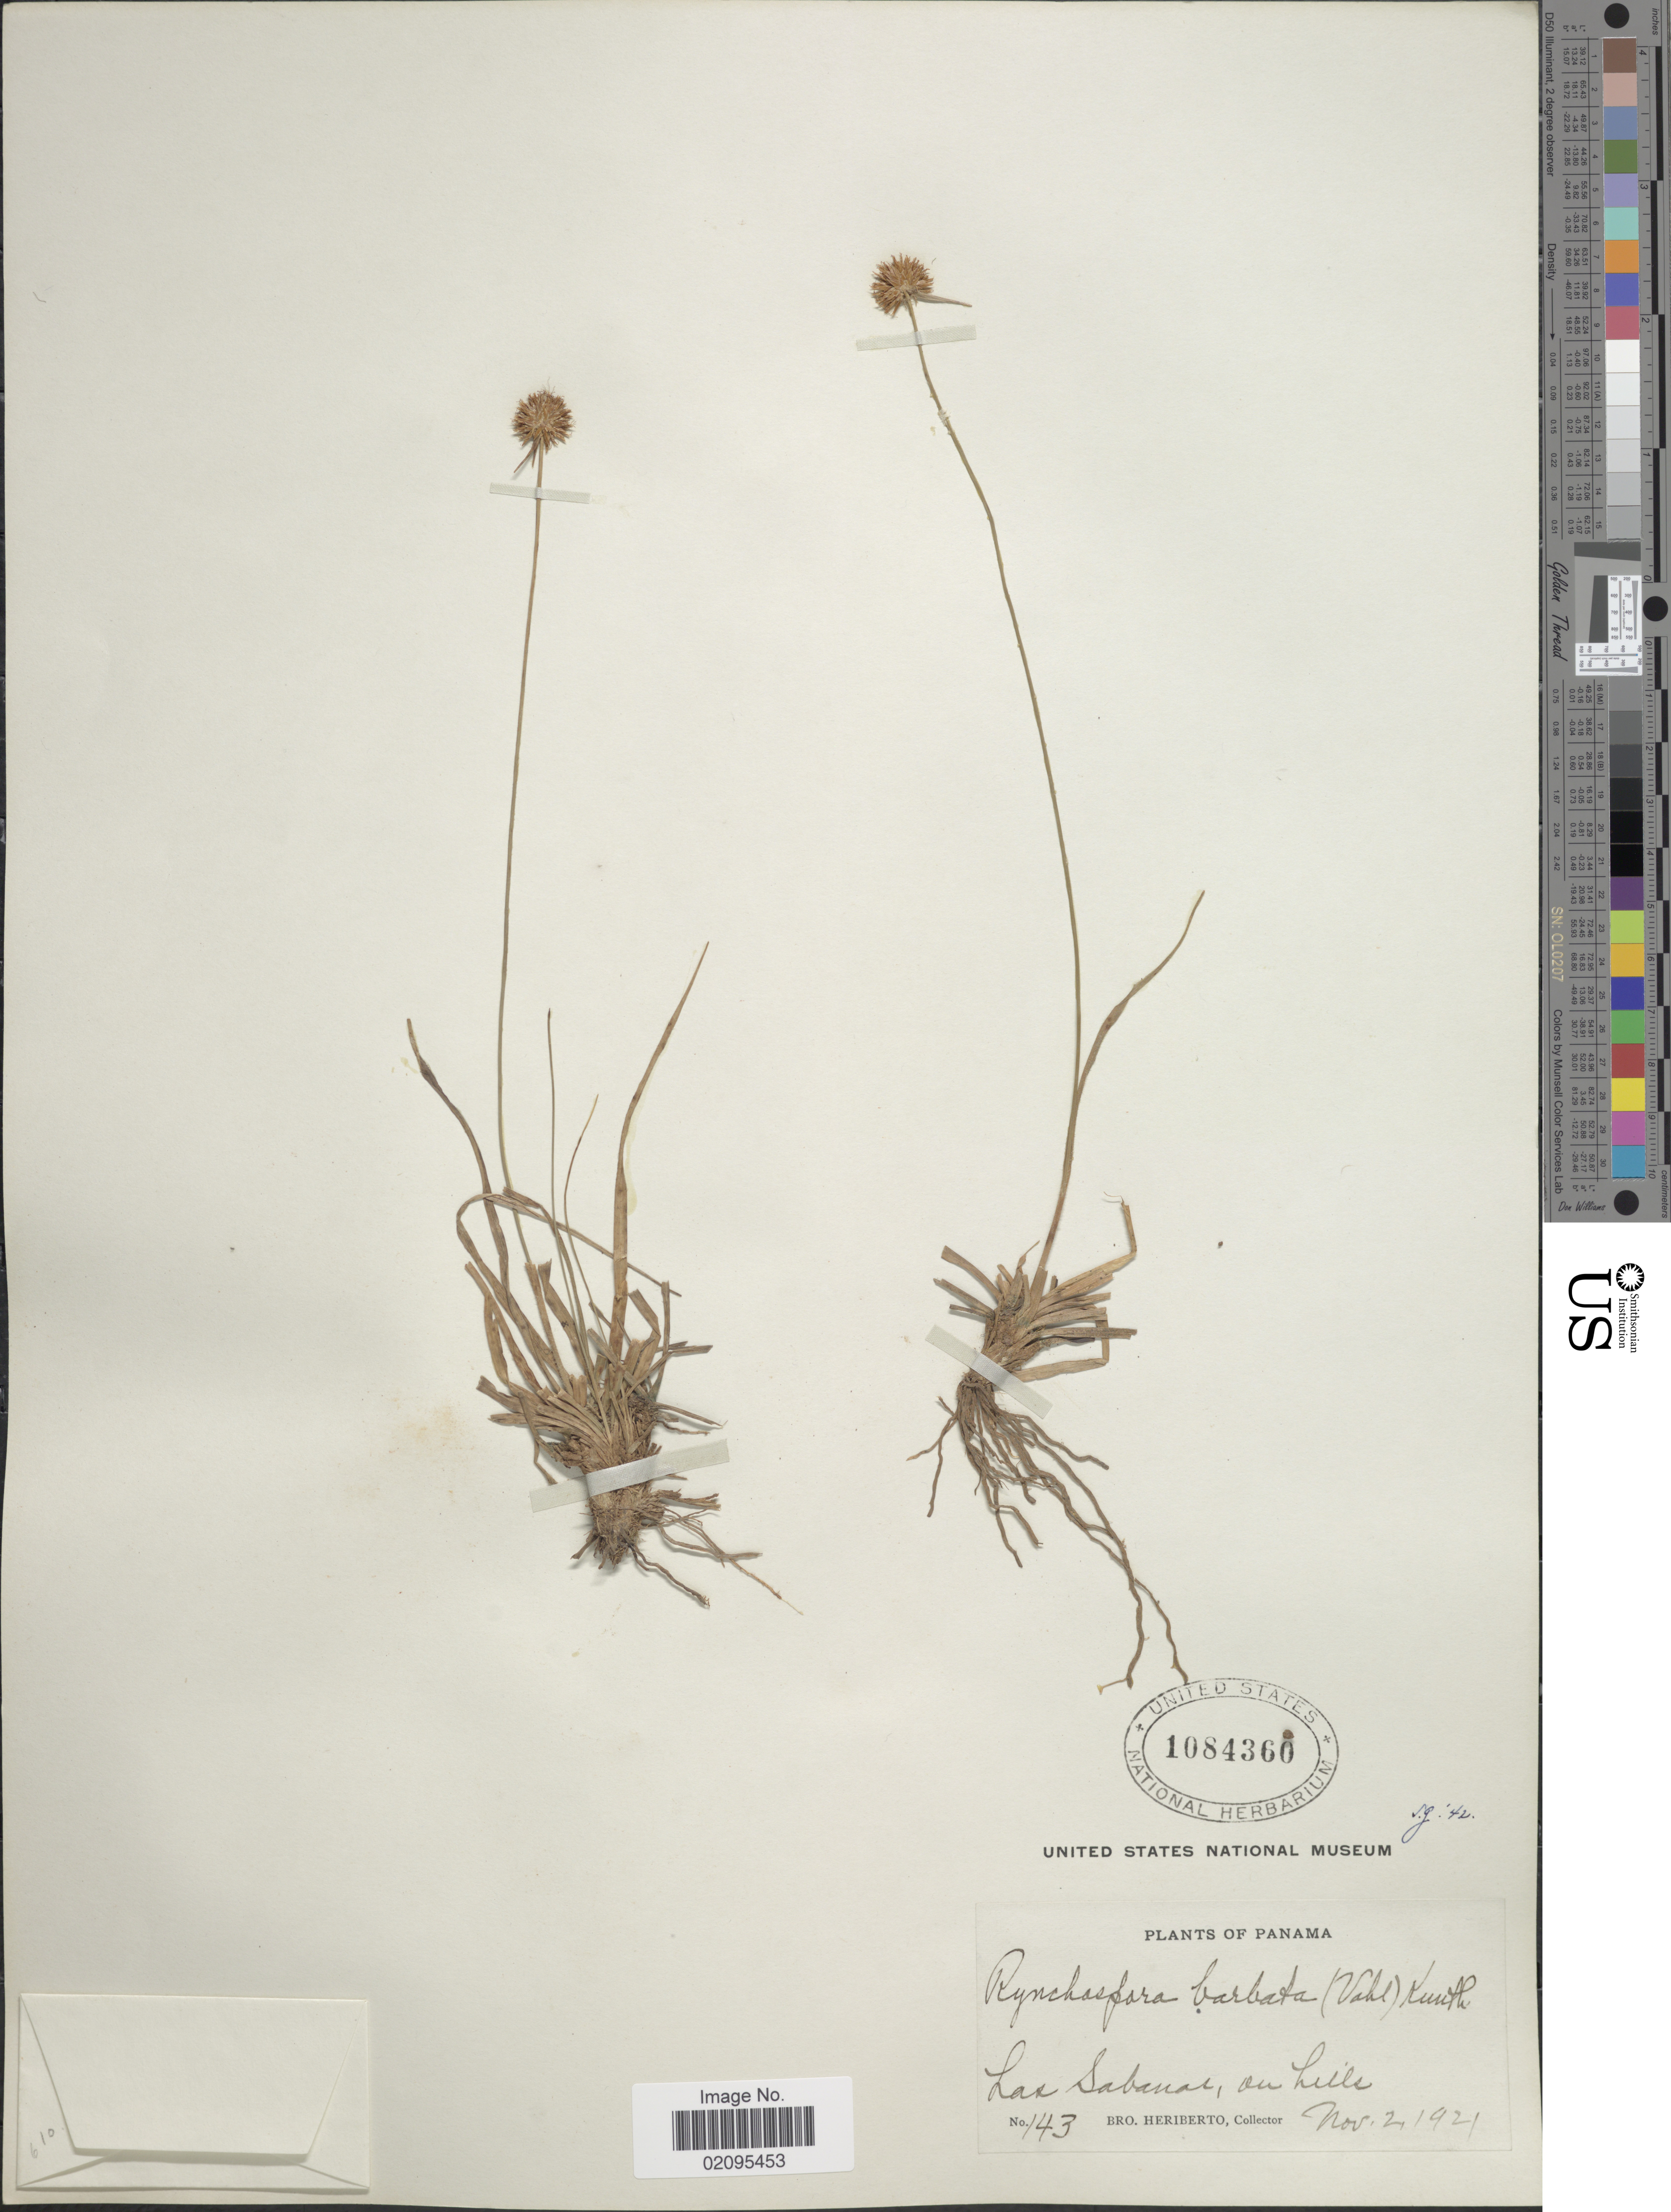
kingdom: Plantae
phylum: Tracheophyta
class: Liliopsida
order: Poales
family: Cyperaceae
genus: Rhynchospora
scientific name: Rhynchospora barbata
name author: (Vahl) Kunth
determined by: Alves, K.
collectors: B. Heriberto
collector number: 143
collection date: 1921-11-02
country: Panama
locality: Las Sabanas, on hills.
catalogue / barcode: US 1084360